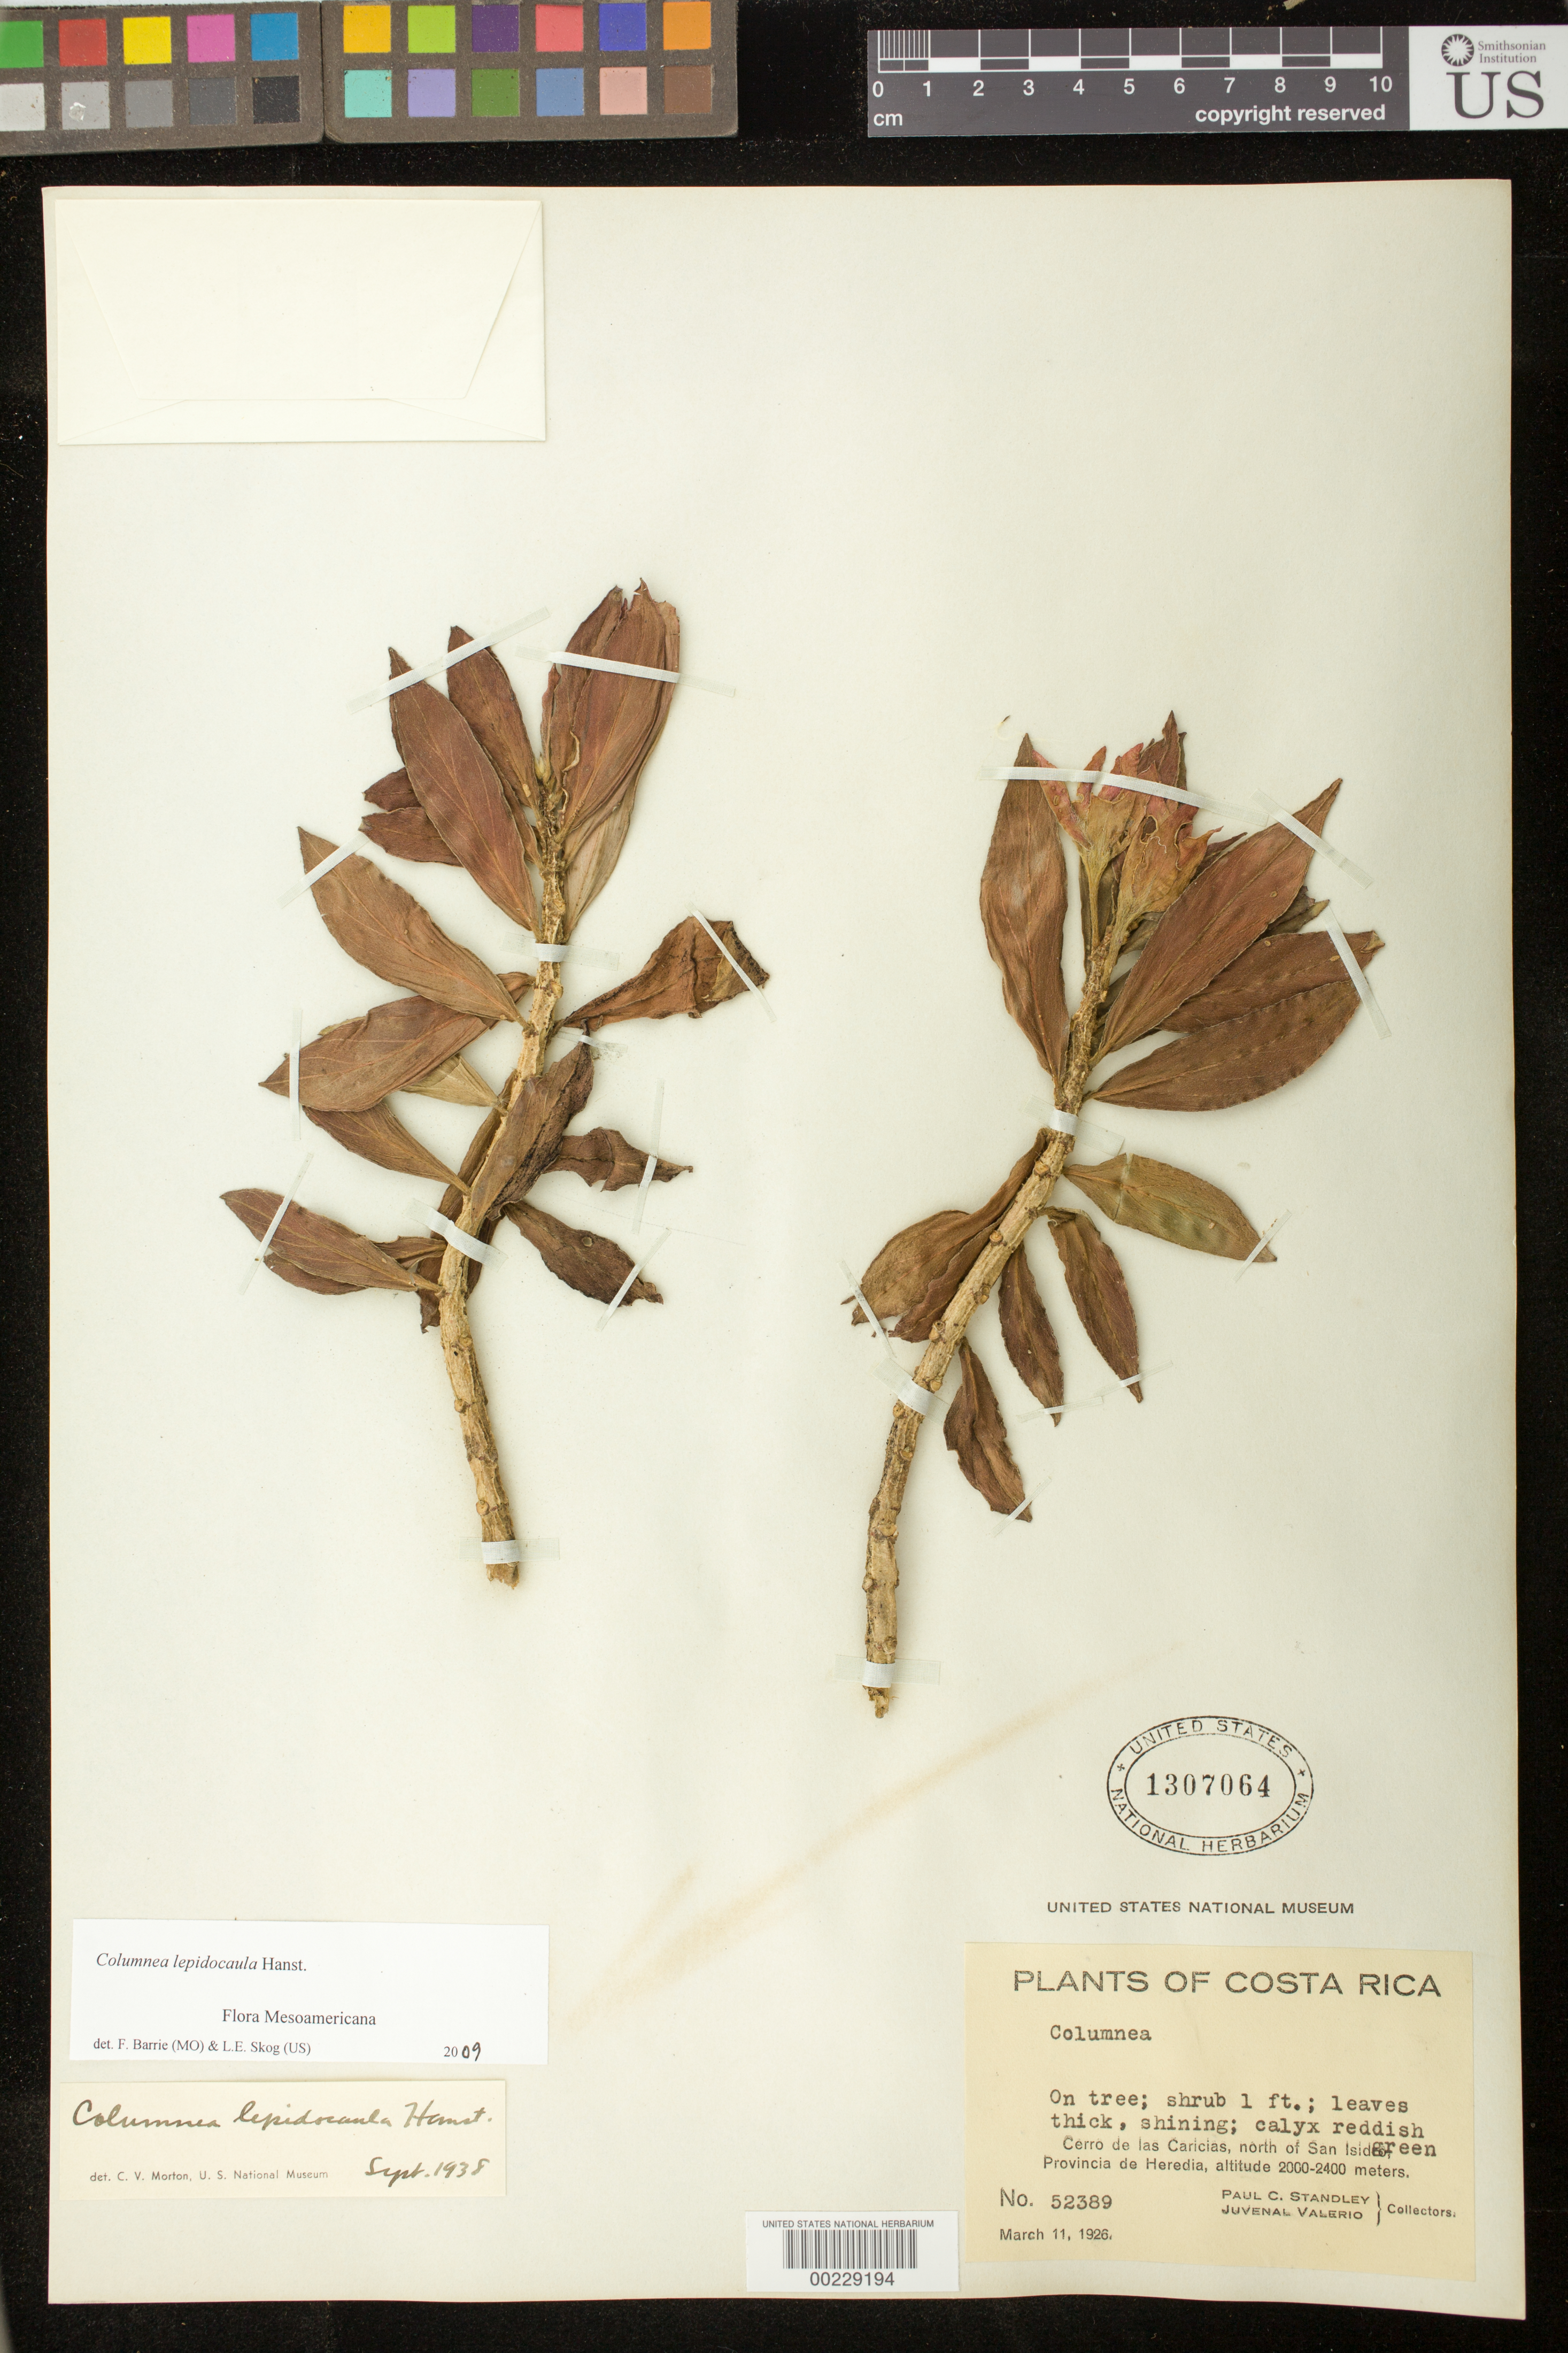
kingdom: Plantae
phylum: Tracheophyta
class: Magnoliopsida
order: Lamiales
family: Gesneriaceae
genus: Columnea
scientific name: Columnea lepidocaula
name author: Hanst.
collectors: P. C. Standley & J. Valerio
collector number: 52389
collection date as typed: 11 Mar 1926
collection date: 1926-03-11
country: Costa Rica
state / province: Heredia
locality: Cerro de las Caricias, N of San Isidro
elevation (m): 2000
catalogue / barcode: US 1307064